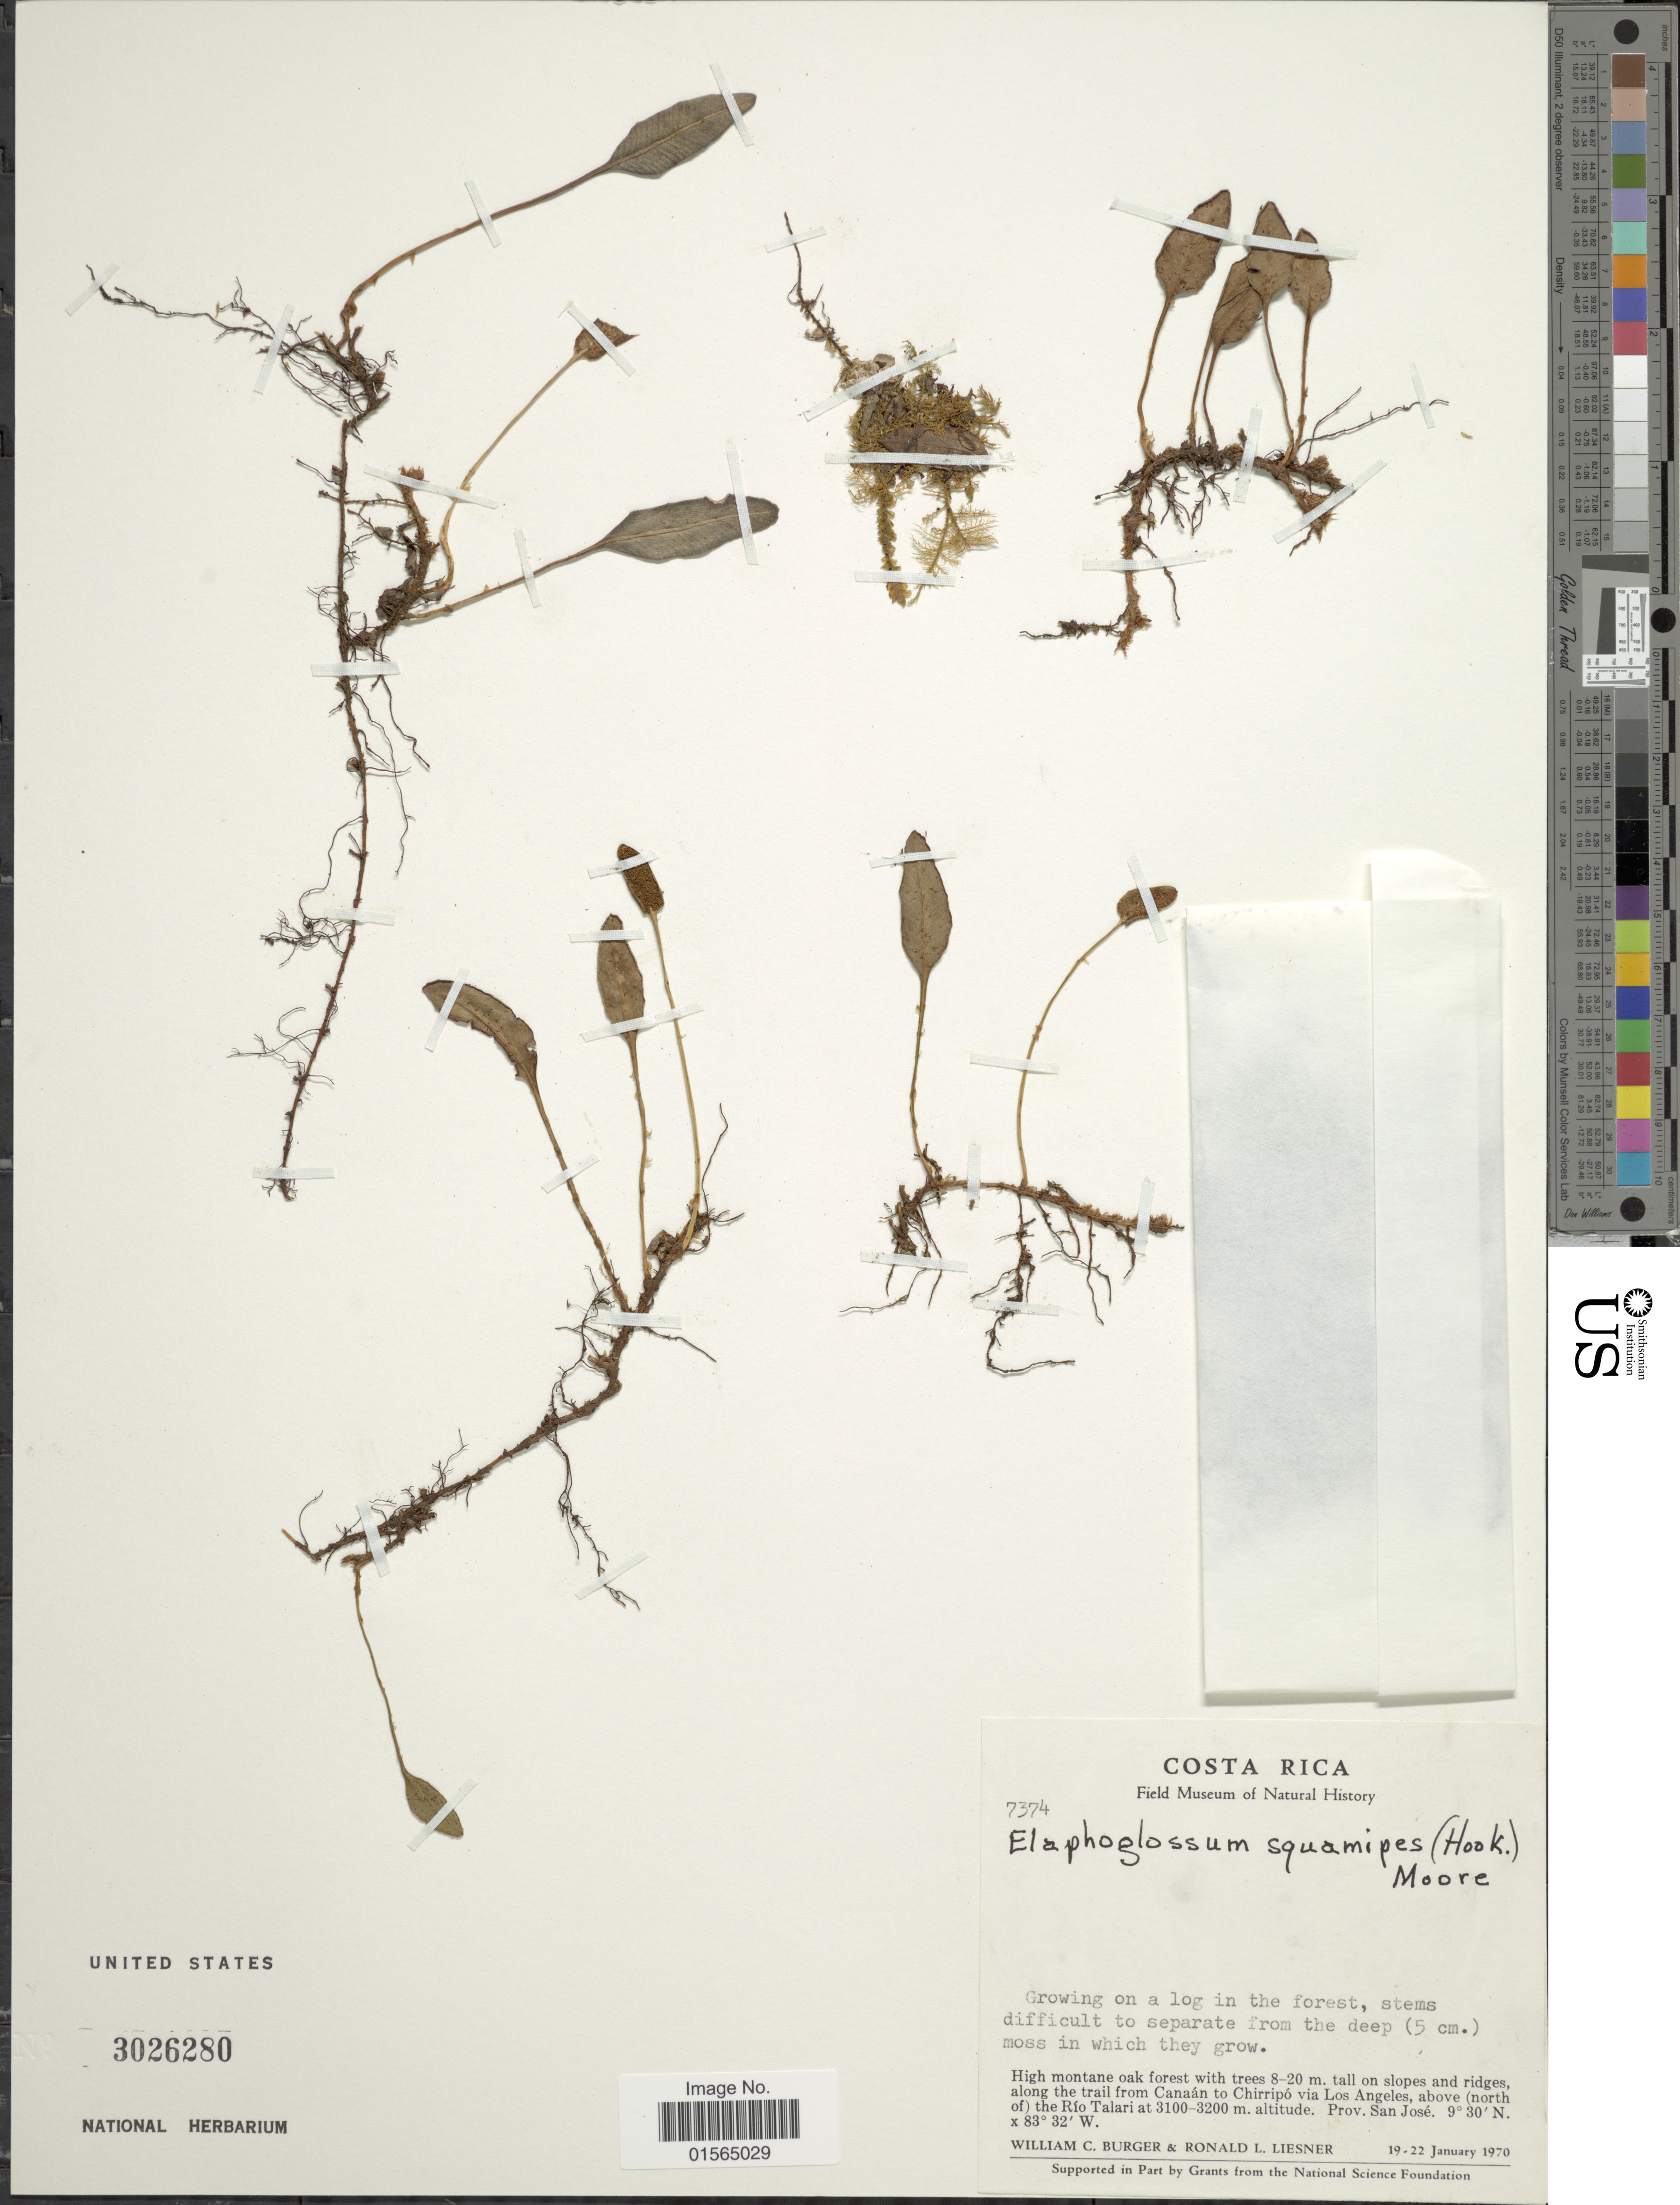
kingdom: Plantae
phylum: Tracheophyta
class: Polypodiopsida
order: Polypodiales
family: Dryopteridaceae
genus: Elaphoglossum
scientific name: Elaphoglossum squamipes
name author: (Hook.) T. Moore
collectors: W. Burger & R. L. Liesner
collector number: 7374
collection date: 1970-01-19/1970-01-22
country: Costa Rica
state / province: San José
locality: On slopes and ridges, along the trail from Canaan to Chirripo via Los Angeles, above (north of) the Rio Talari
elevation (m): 3100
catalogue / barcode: US 3026280